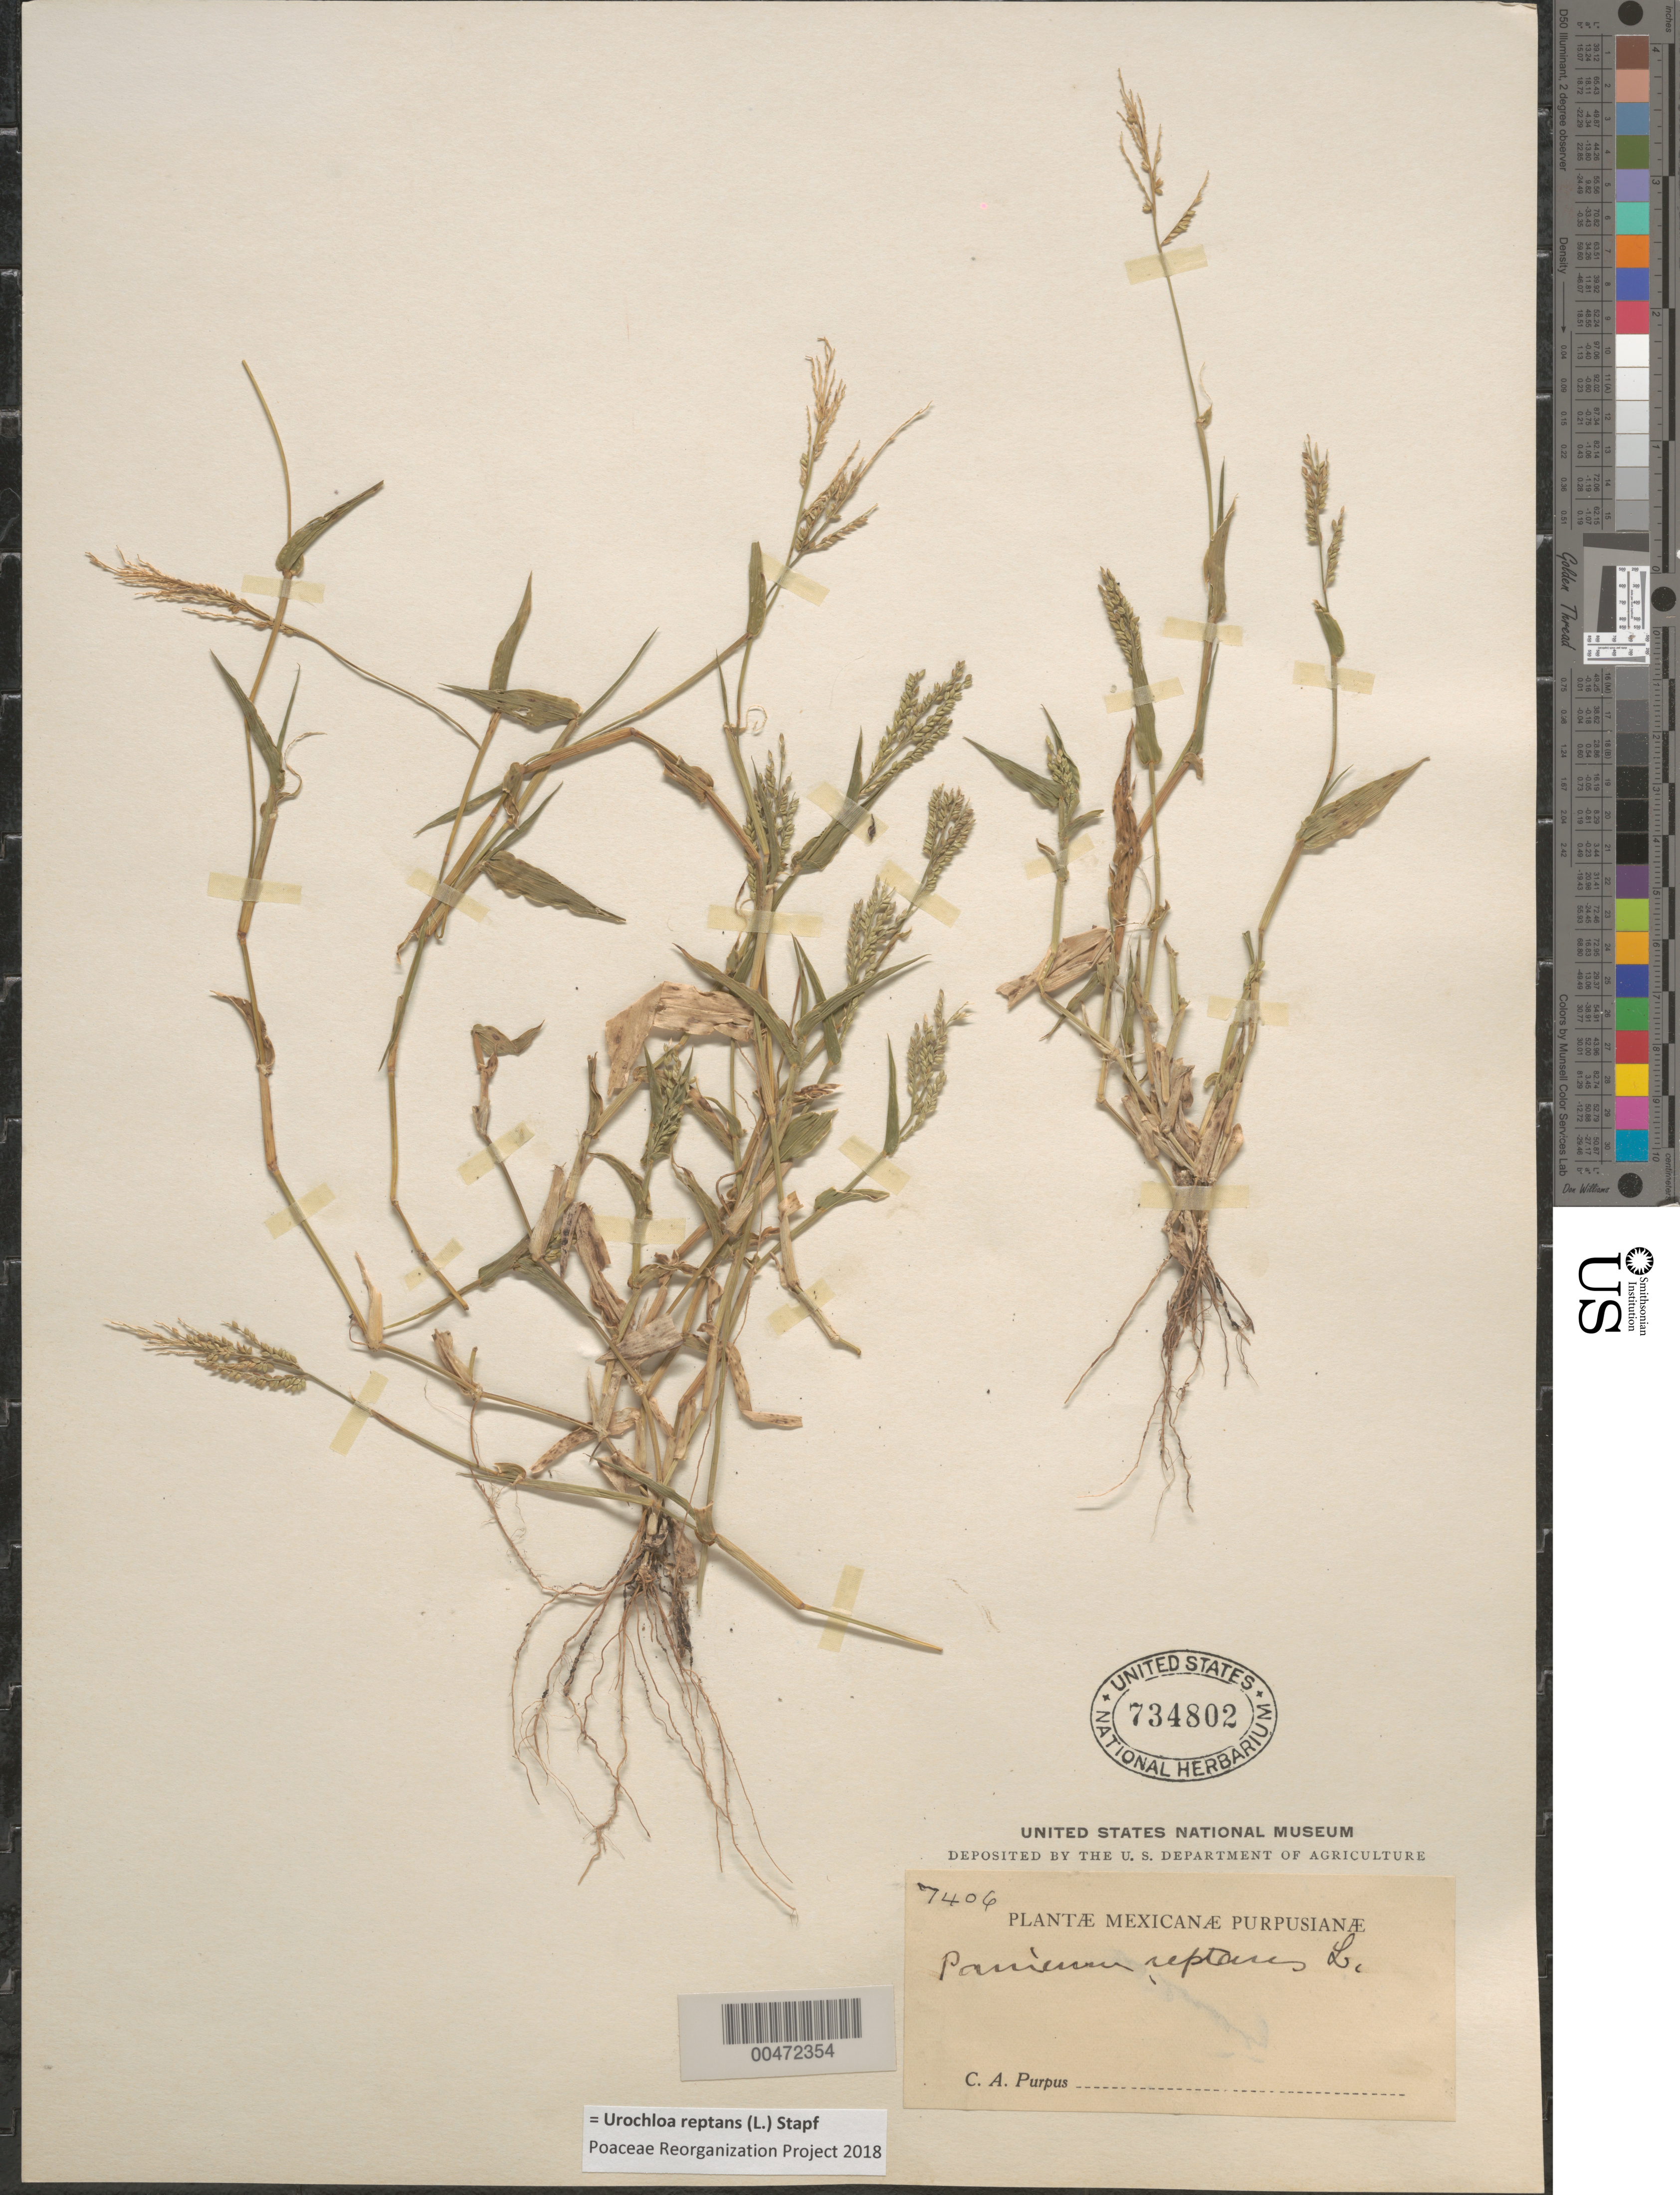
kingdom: Plantae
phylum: Tracheophyta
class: Liliopsida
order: Poales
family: Poaceae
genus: Urochloa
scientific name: Urochloa reptans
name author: (L.) Stapf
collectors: C. A. Purpus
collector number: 7406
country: Mexico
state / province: Durango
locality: San Ramon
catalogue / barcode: US 734802